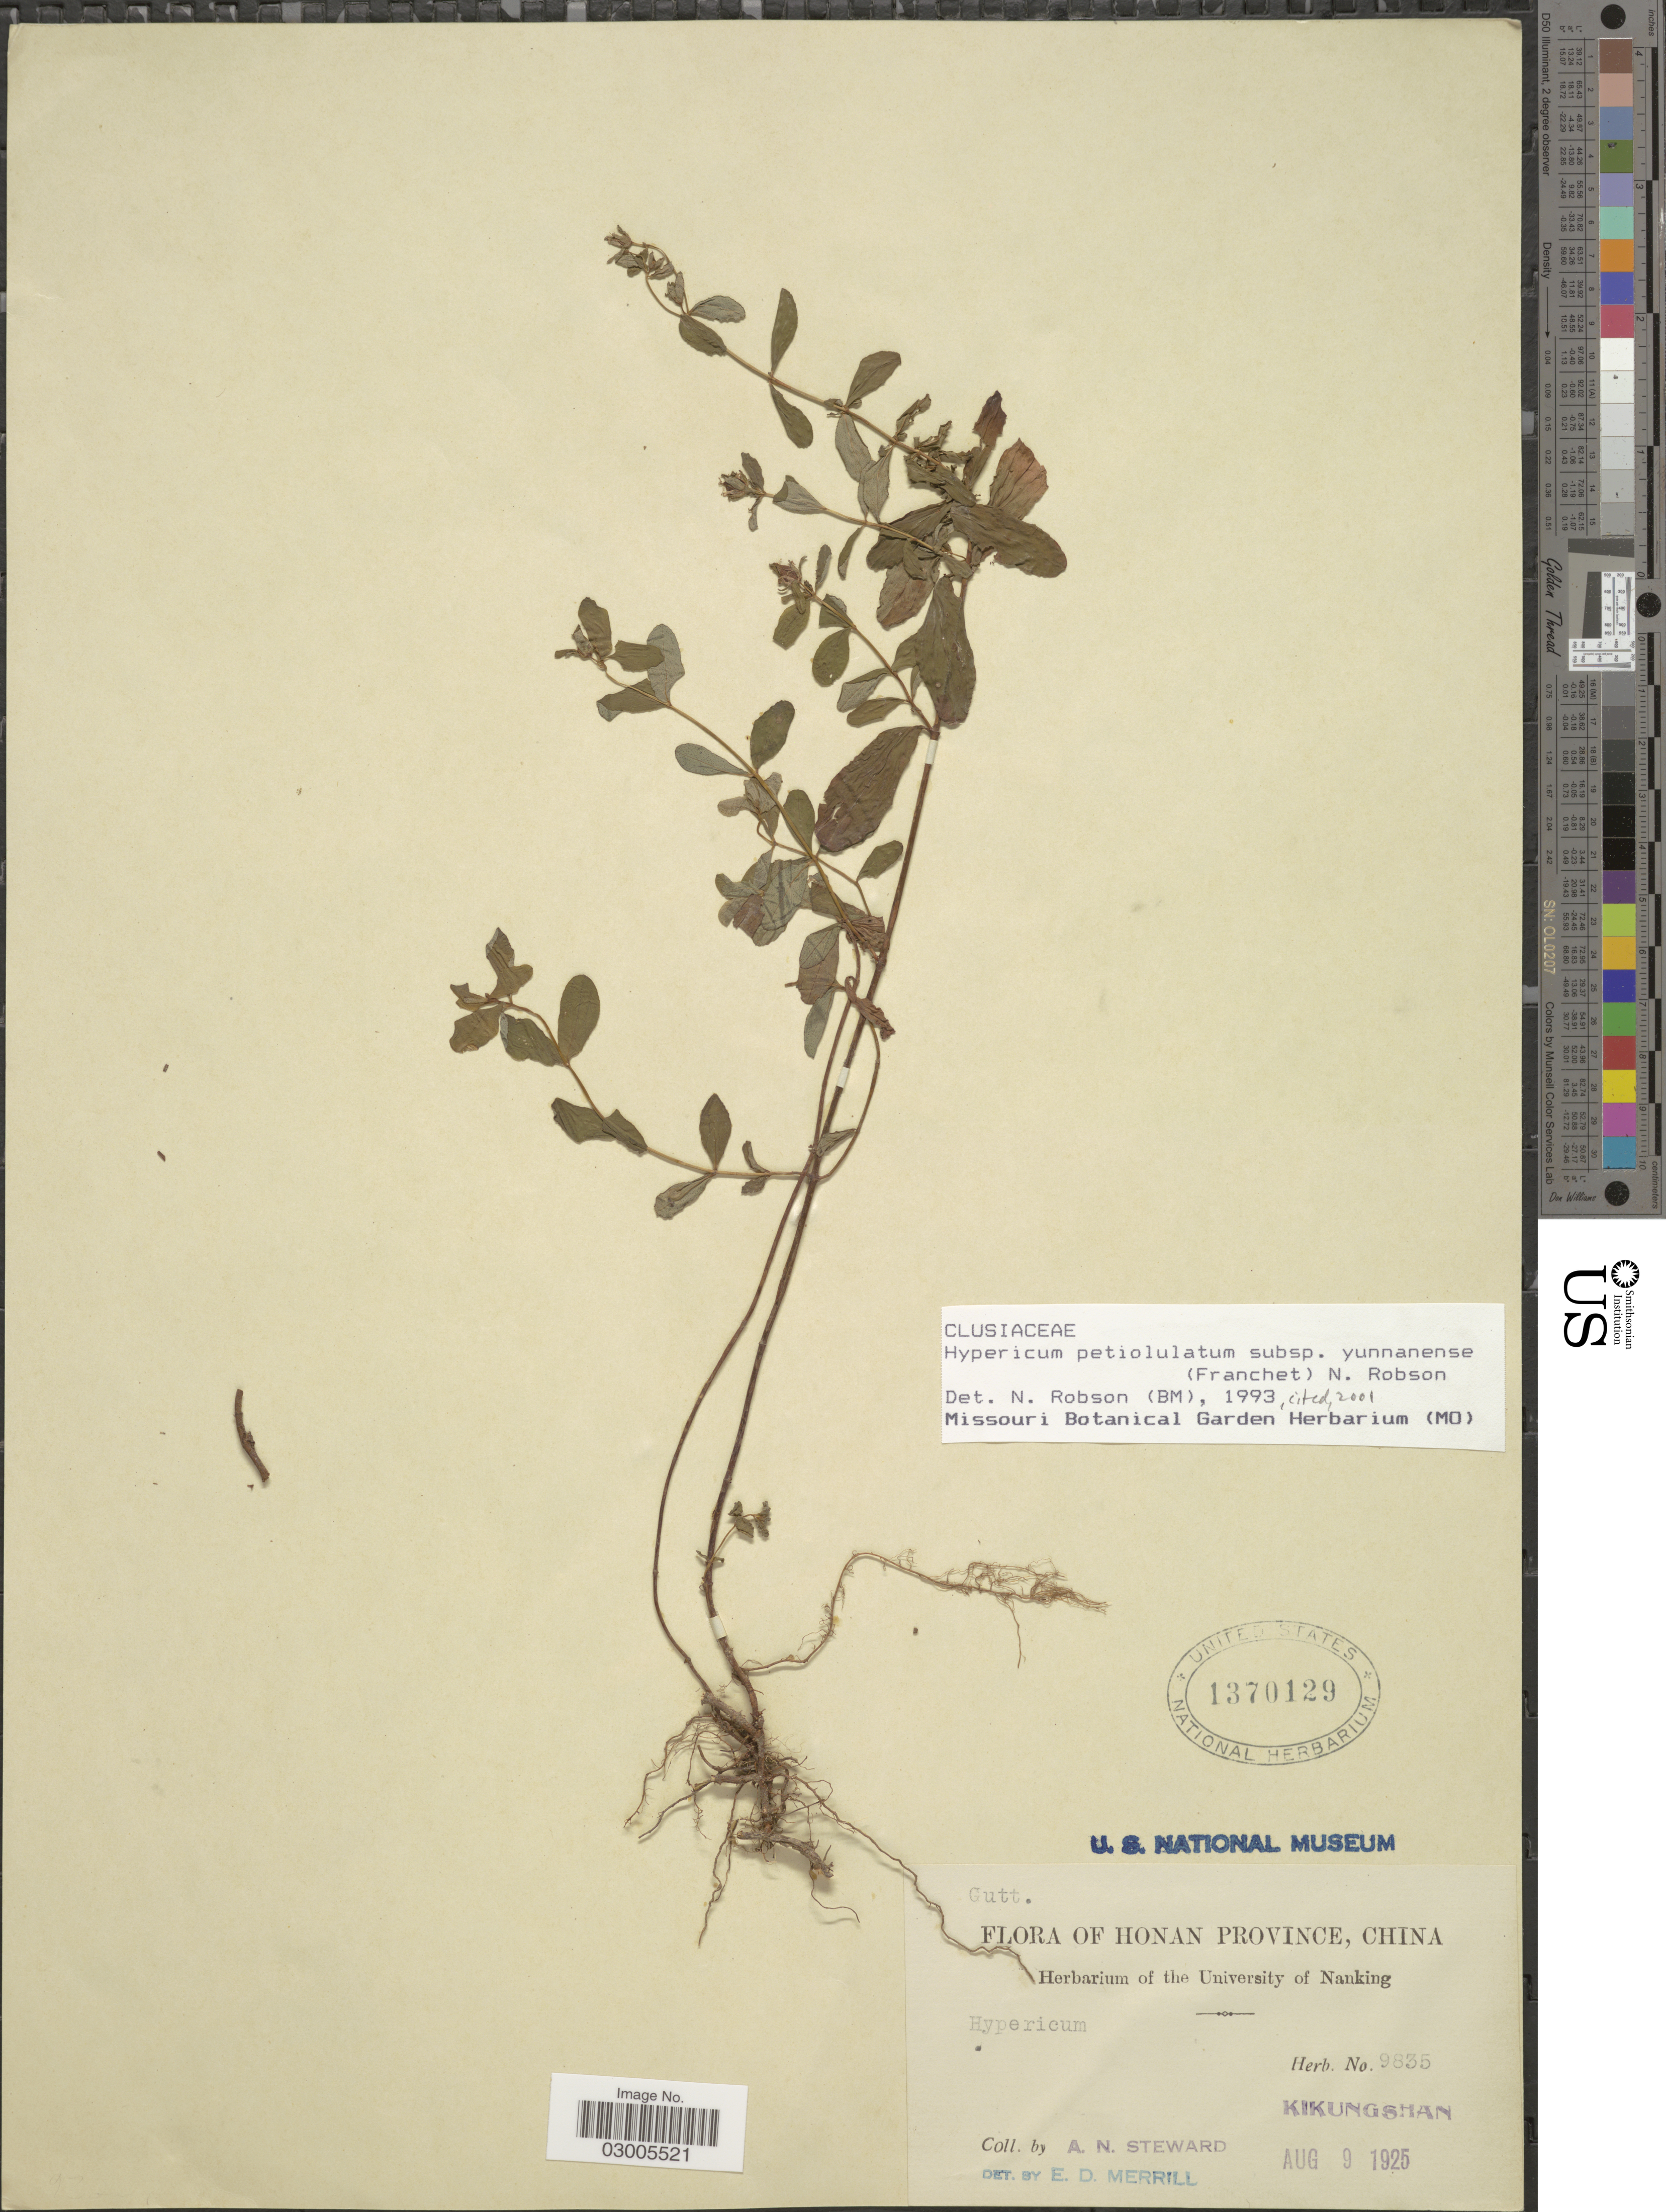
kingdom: Plantae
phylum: Tracheophyta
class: Magnoliopsida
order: Malpighiales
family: Hypericaceae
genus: Hypericum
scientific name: Hypericum petiolulatum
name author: Hook. f. & Thomson ex Dyer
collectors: A. N. Steward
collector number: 9835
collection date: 1925-08-09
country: China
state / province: Henan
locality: Kikungshan.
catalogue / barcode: US 1370129